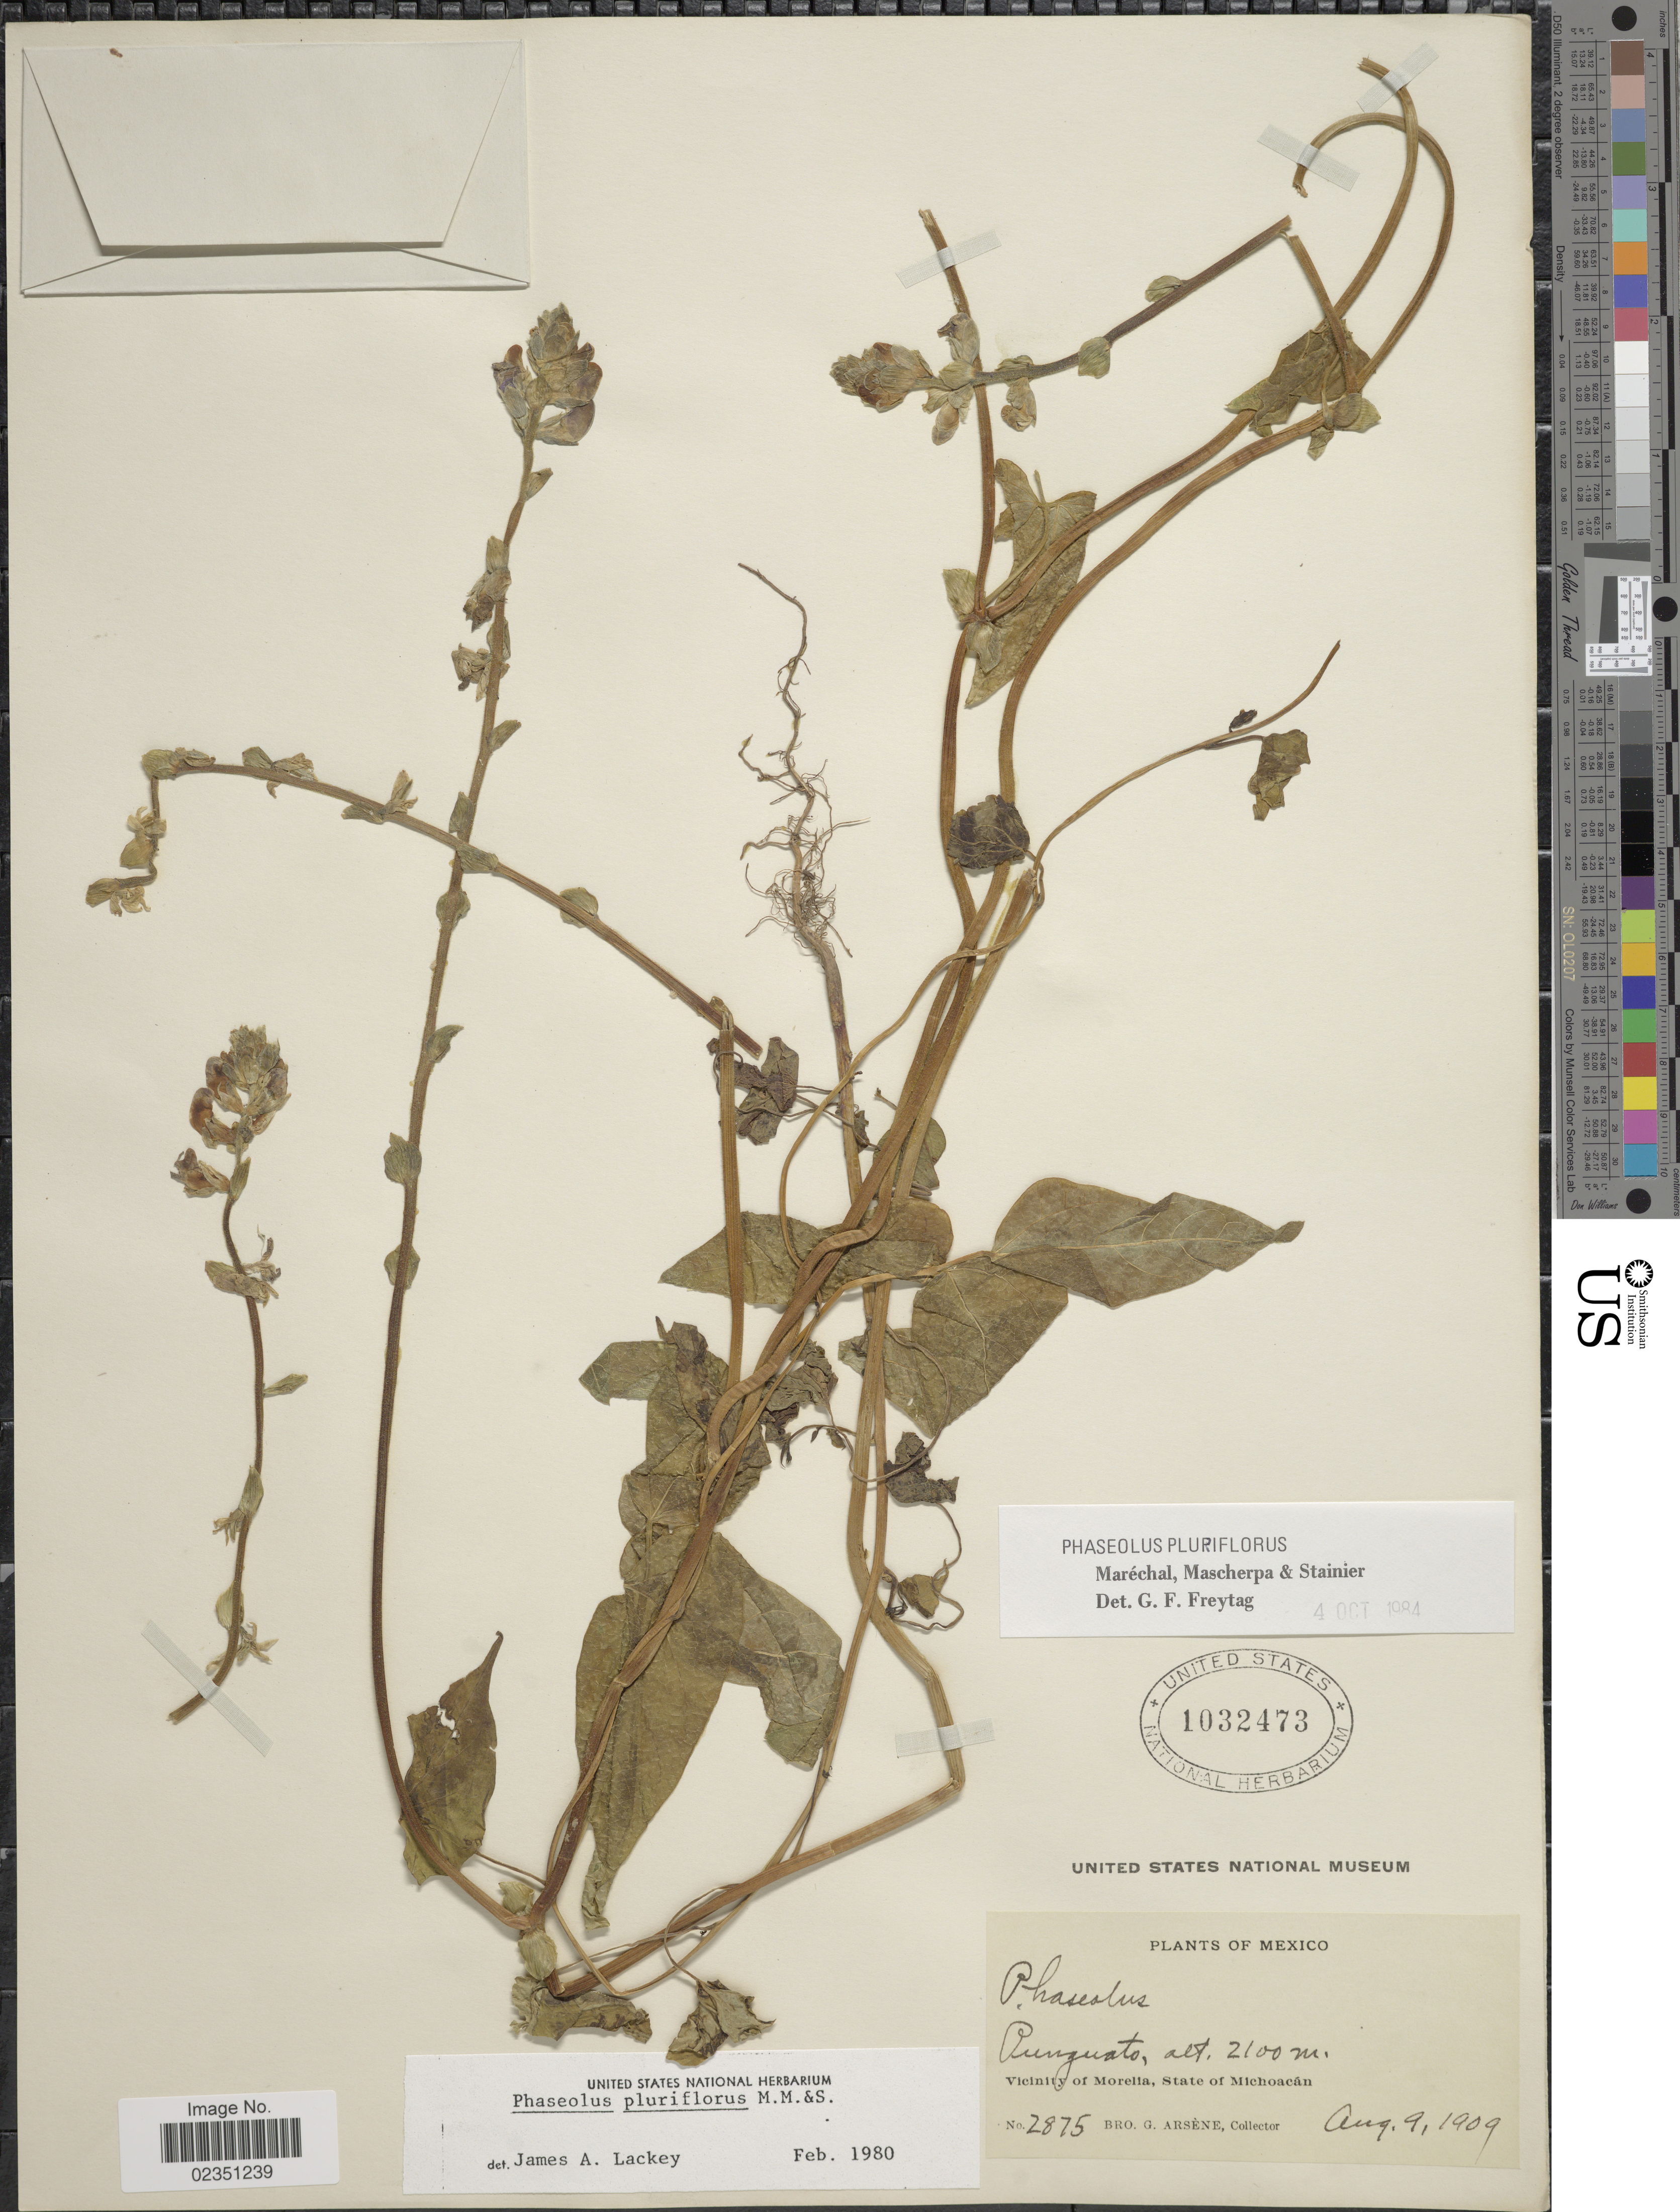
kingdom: Plantae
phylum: Tracheophyta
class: Magnoliopsida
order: Fabales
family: Fabaceae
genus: Phaseolus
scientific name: Phaseolus pluriflorus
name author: Mare. et al.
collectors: Bro. G. Arsène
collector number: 2875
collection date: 1909-08-09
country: Mexico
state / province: Michoacán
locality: Punguato, Vicinity of Morelia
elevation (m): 2100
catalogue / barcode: US 1032473